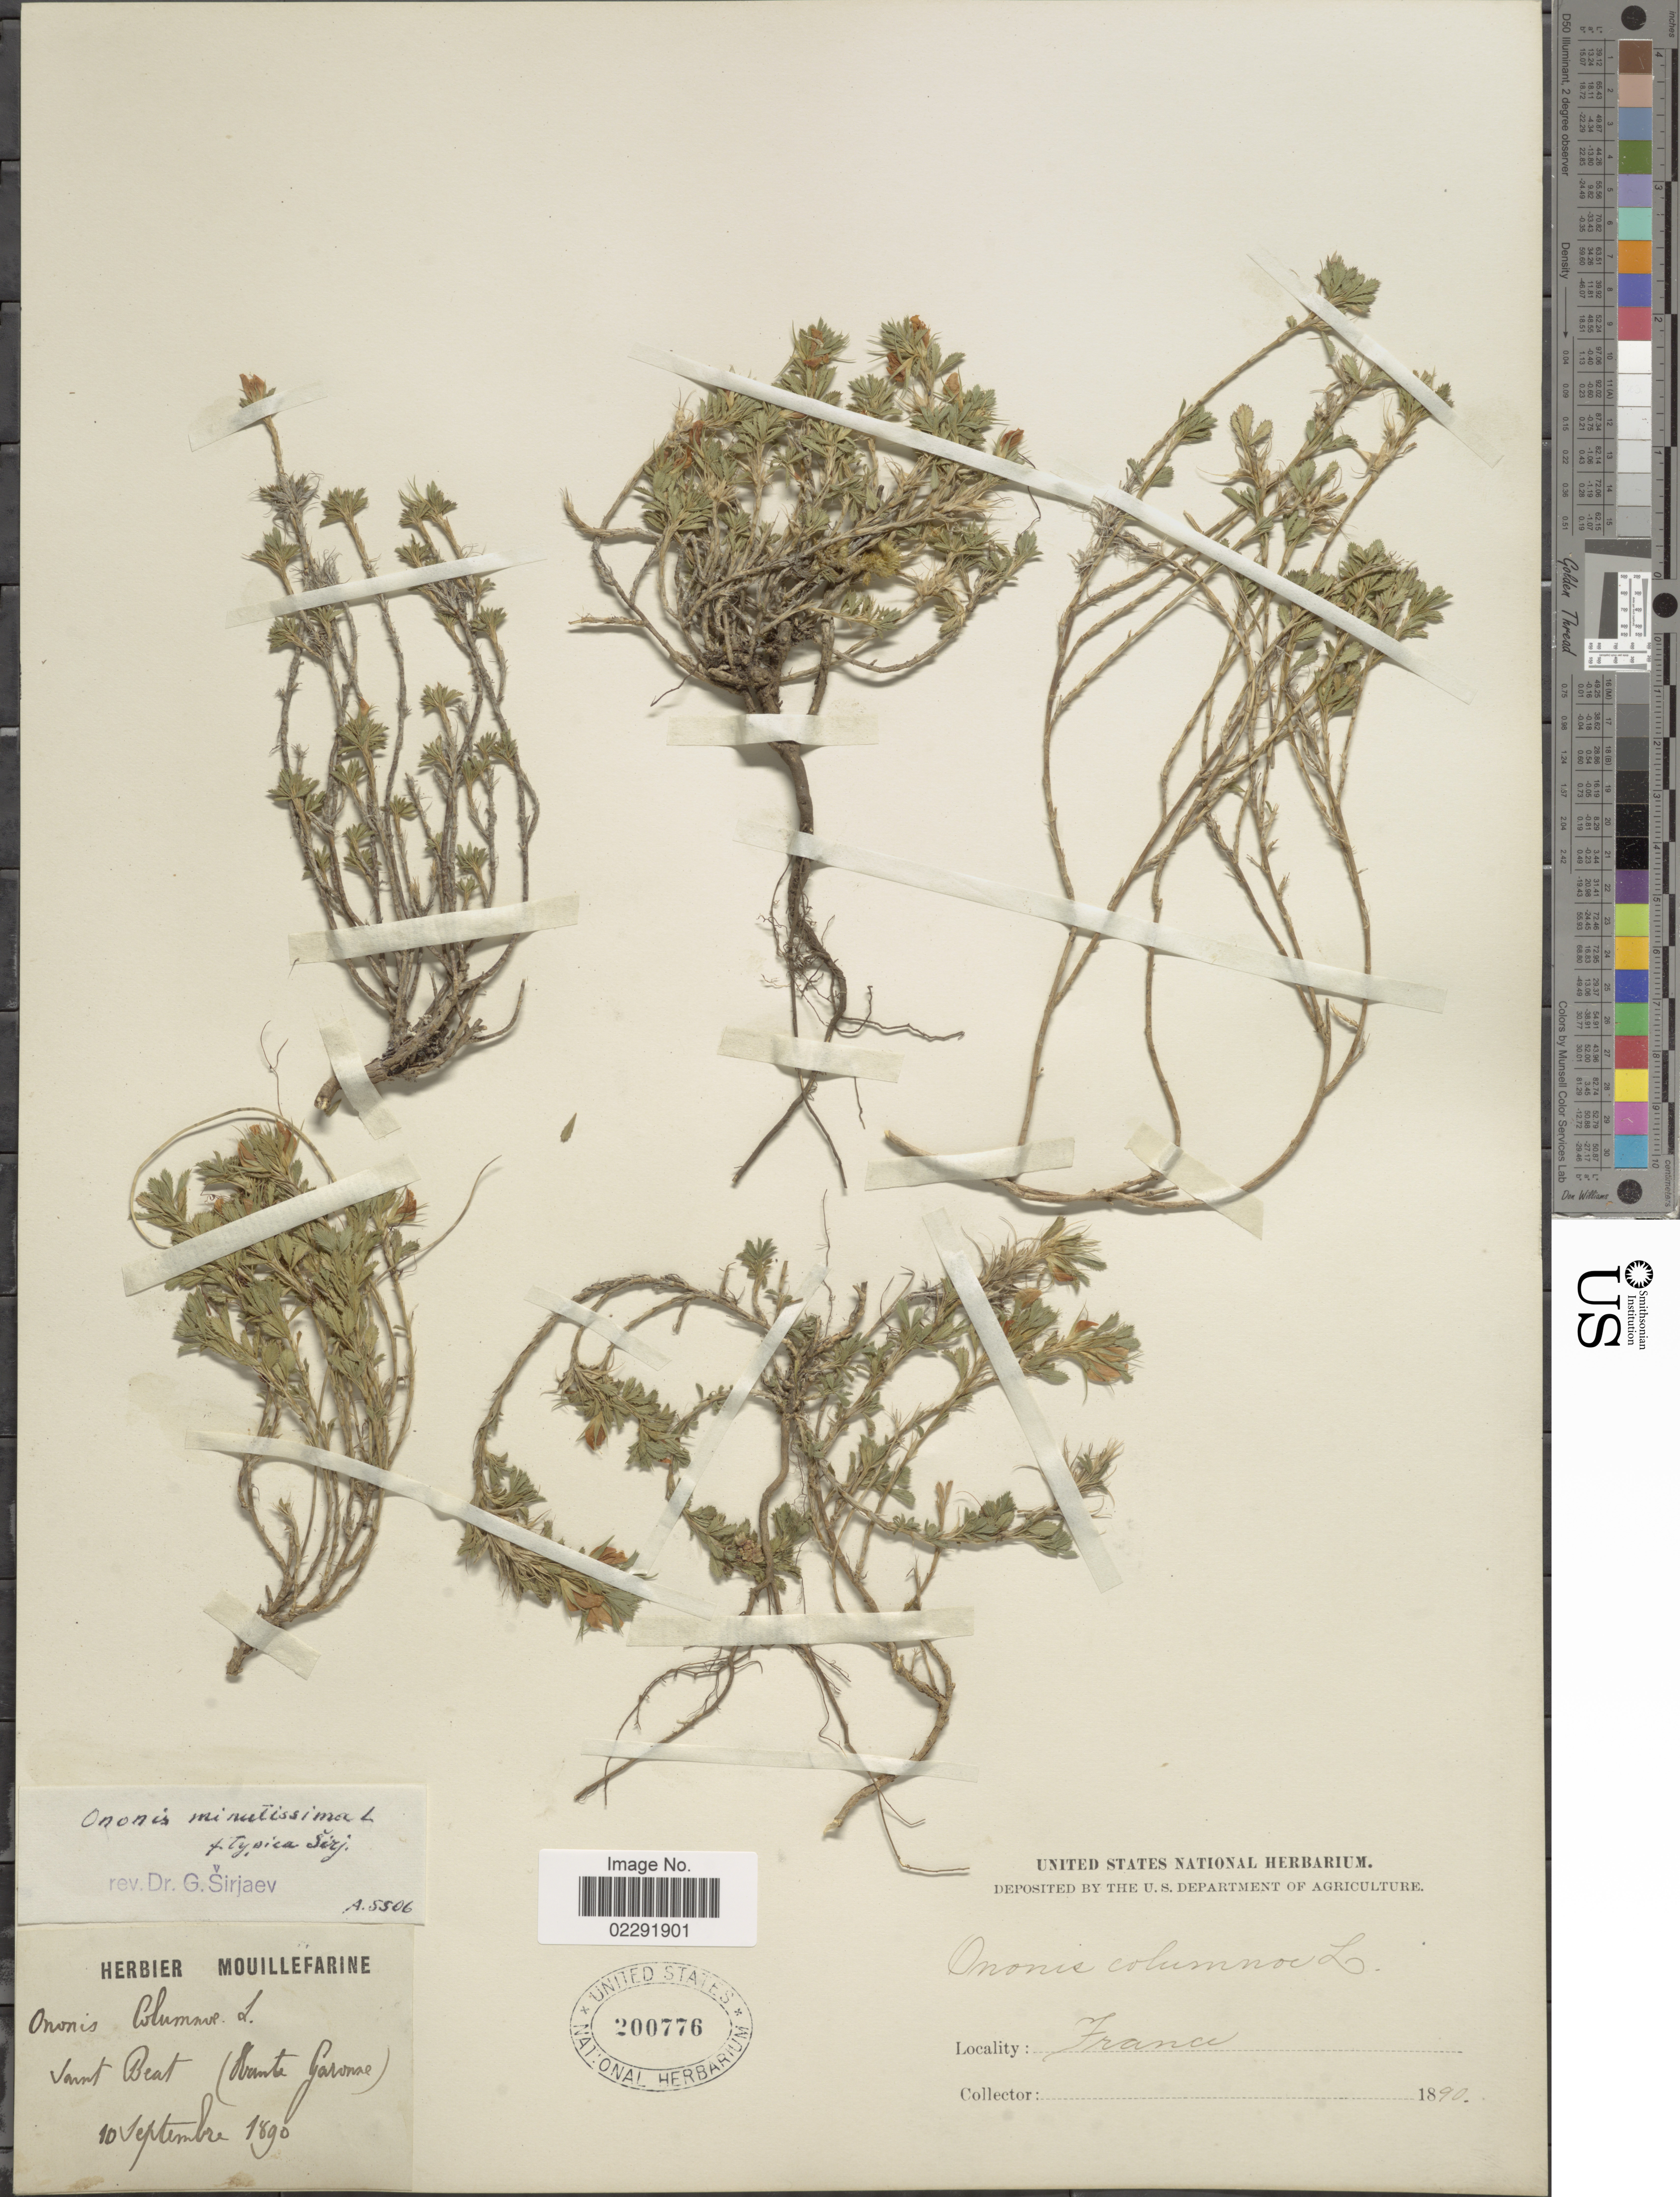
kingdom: Plantae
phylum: Tracheophyta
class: Magnoliopsida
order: Fabales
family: Fabaceae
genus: Ononis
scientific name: Ononis minutissima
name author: L.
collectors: ex herb. Mouillefarine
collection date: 1890-09-10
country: France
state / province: Occitanie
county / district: Haute-Garonne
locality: Saint Béat (Haute Garonne)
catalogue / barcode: US 200776